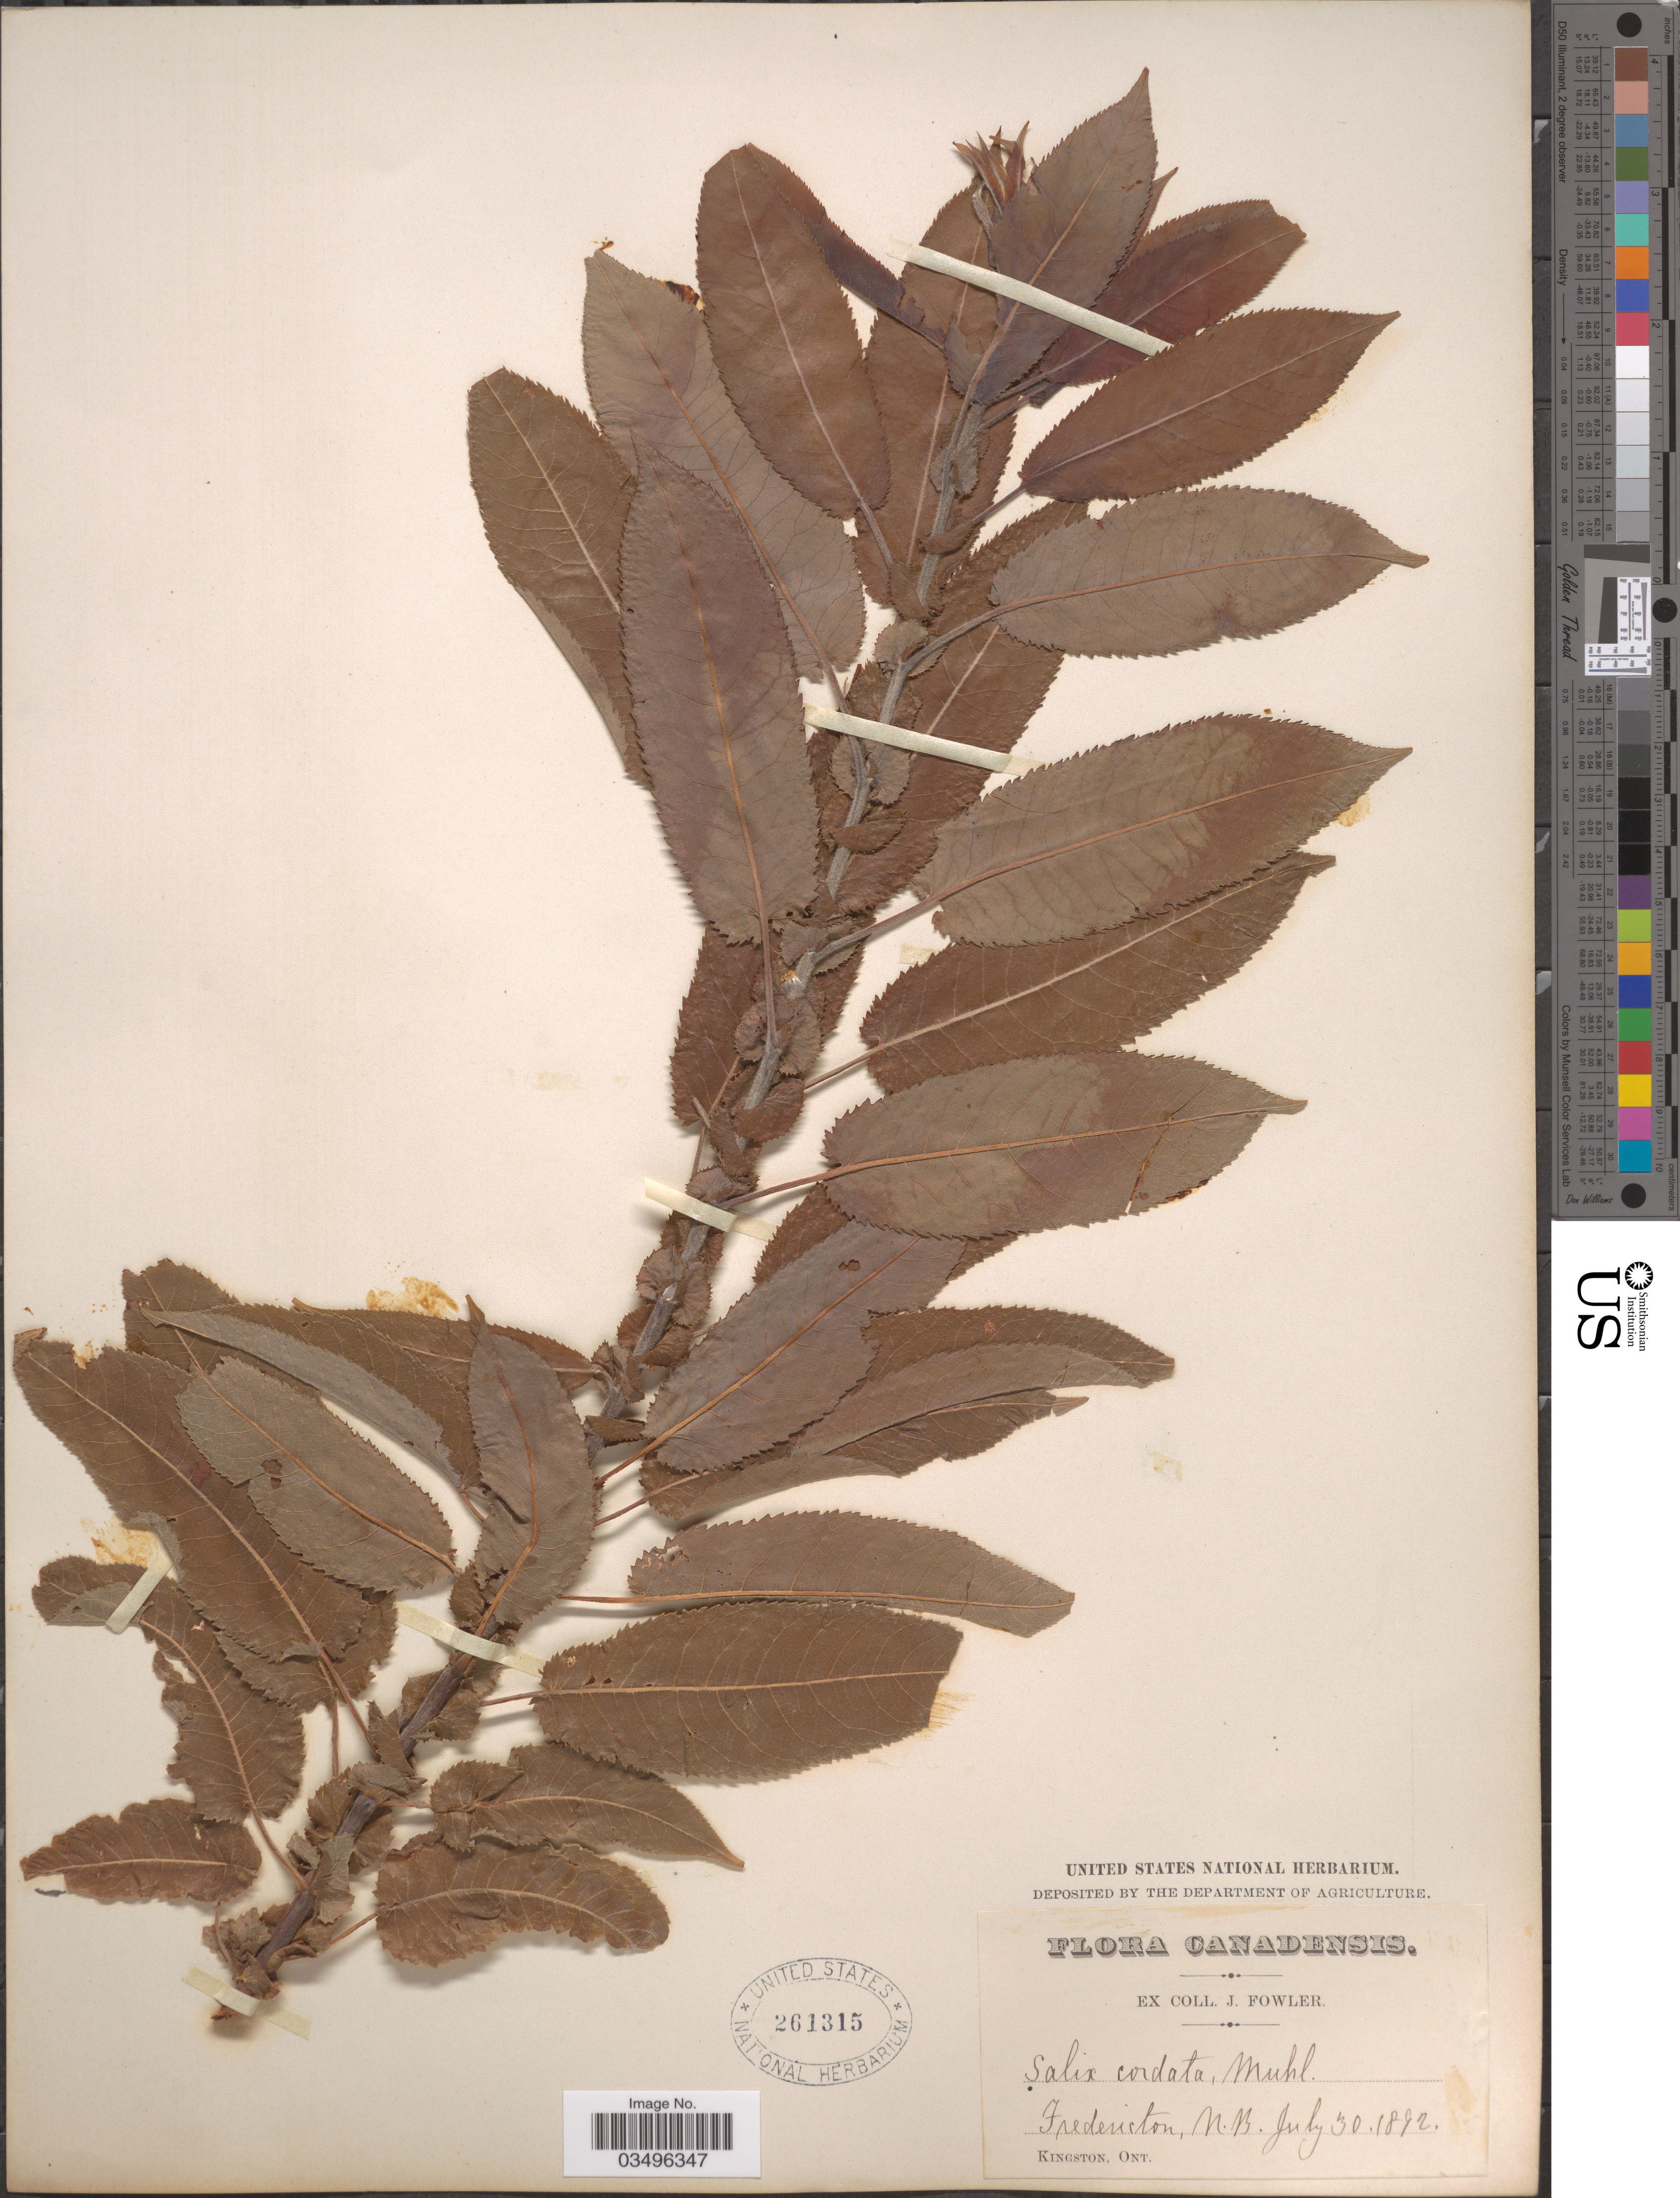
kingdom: Plantae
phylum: Tracheophyta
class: Magnoliopsida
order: Malpighiales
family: Salicaceae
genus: Salix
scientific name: Salix cordata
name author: Michx.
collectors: J. Fowler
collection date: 1892-07-30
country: Canada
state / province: New Brunswick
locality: Fredericton.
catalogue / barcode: US 261315